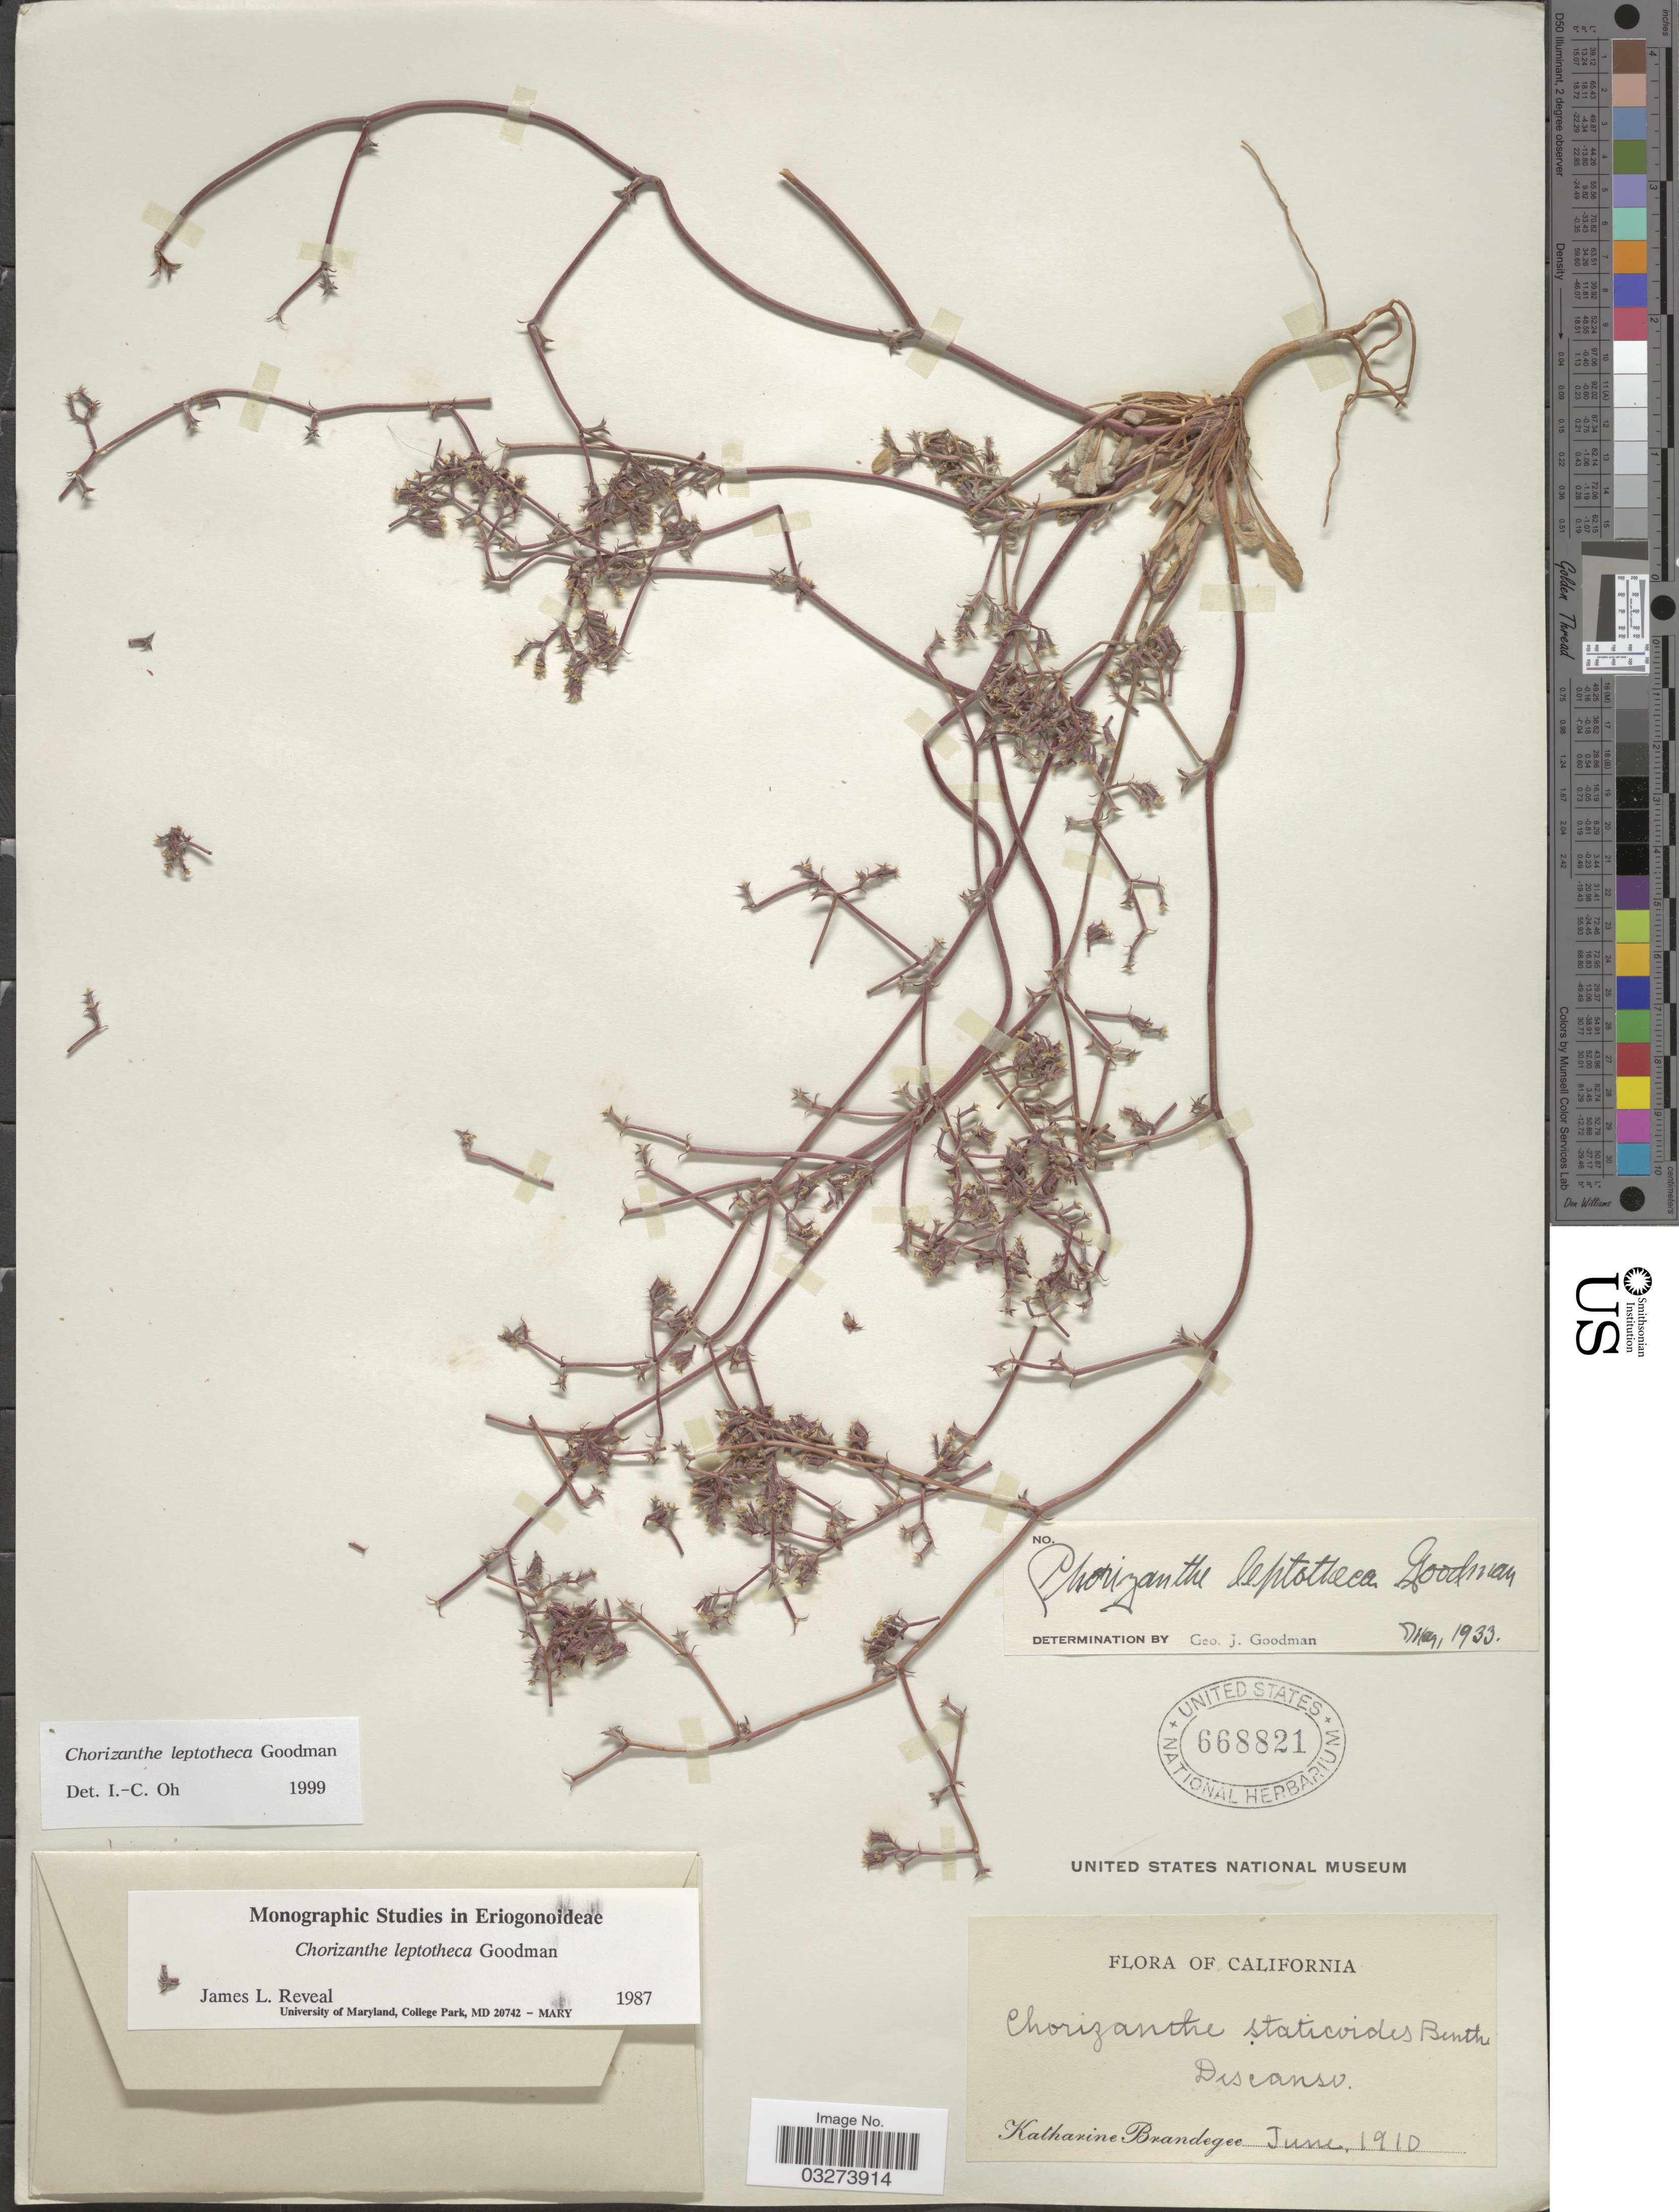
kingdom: Plantae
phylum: Tracheophyta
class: Magnoliopsida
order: Caryophyllales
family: Polygonaceae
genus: Chorizanthe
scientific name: Chorizanthe leptotheca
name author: Goodman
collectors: M. K. Brandegee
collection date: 1910-06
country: United States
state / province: California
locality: Descanso.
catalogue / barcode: US 668821